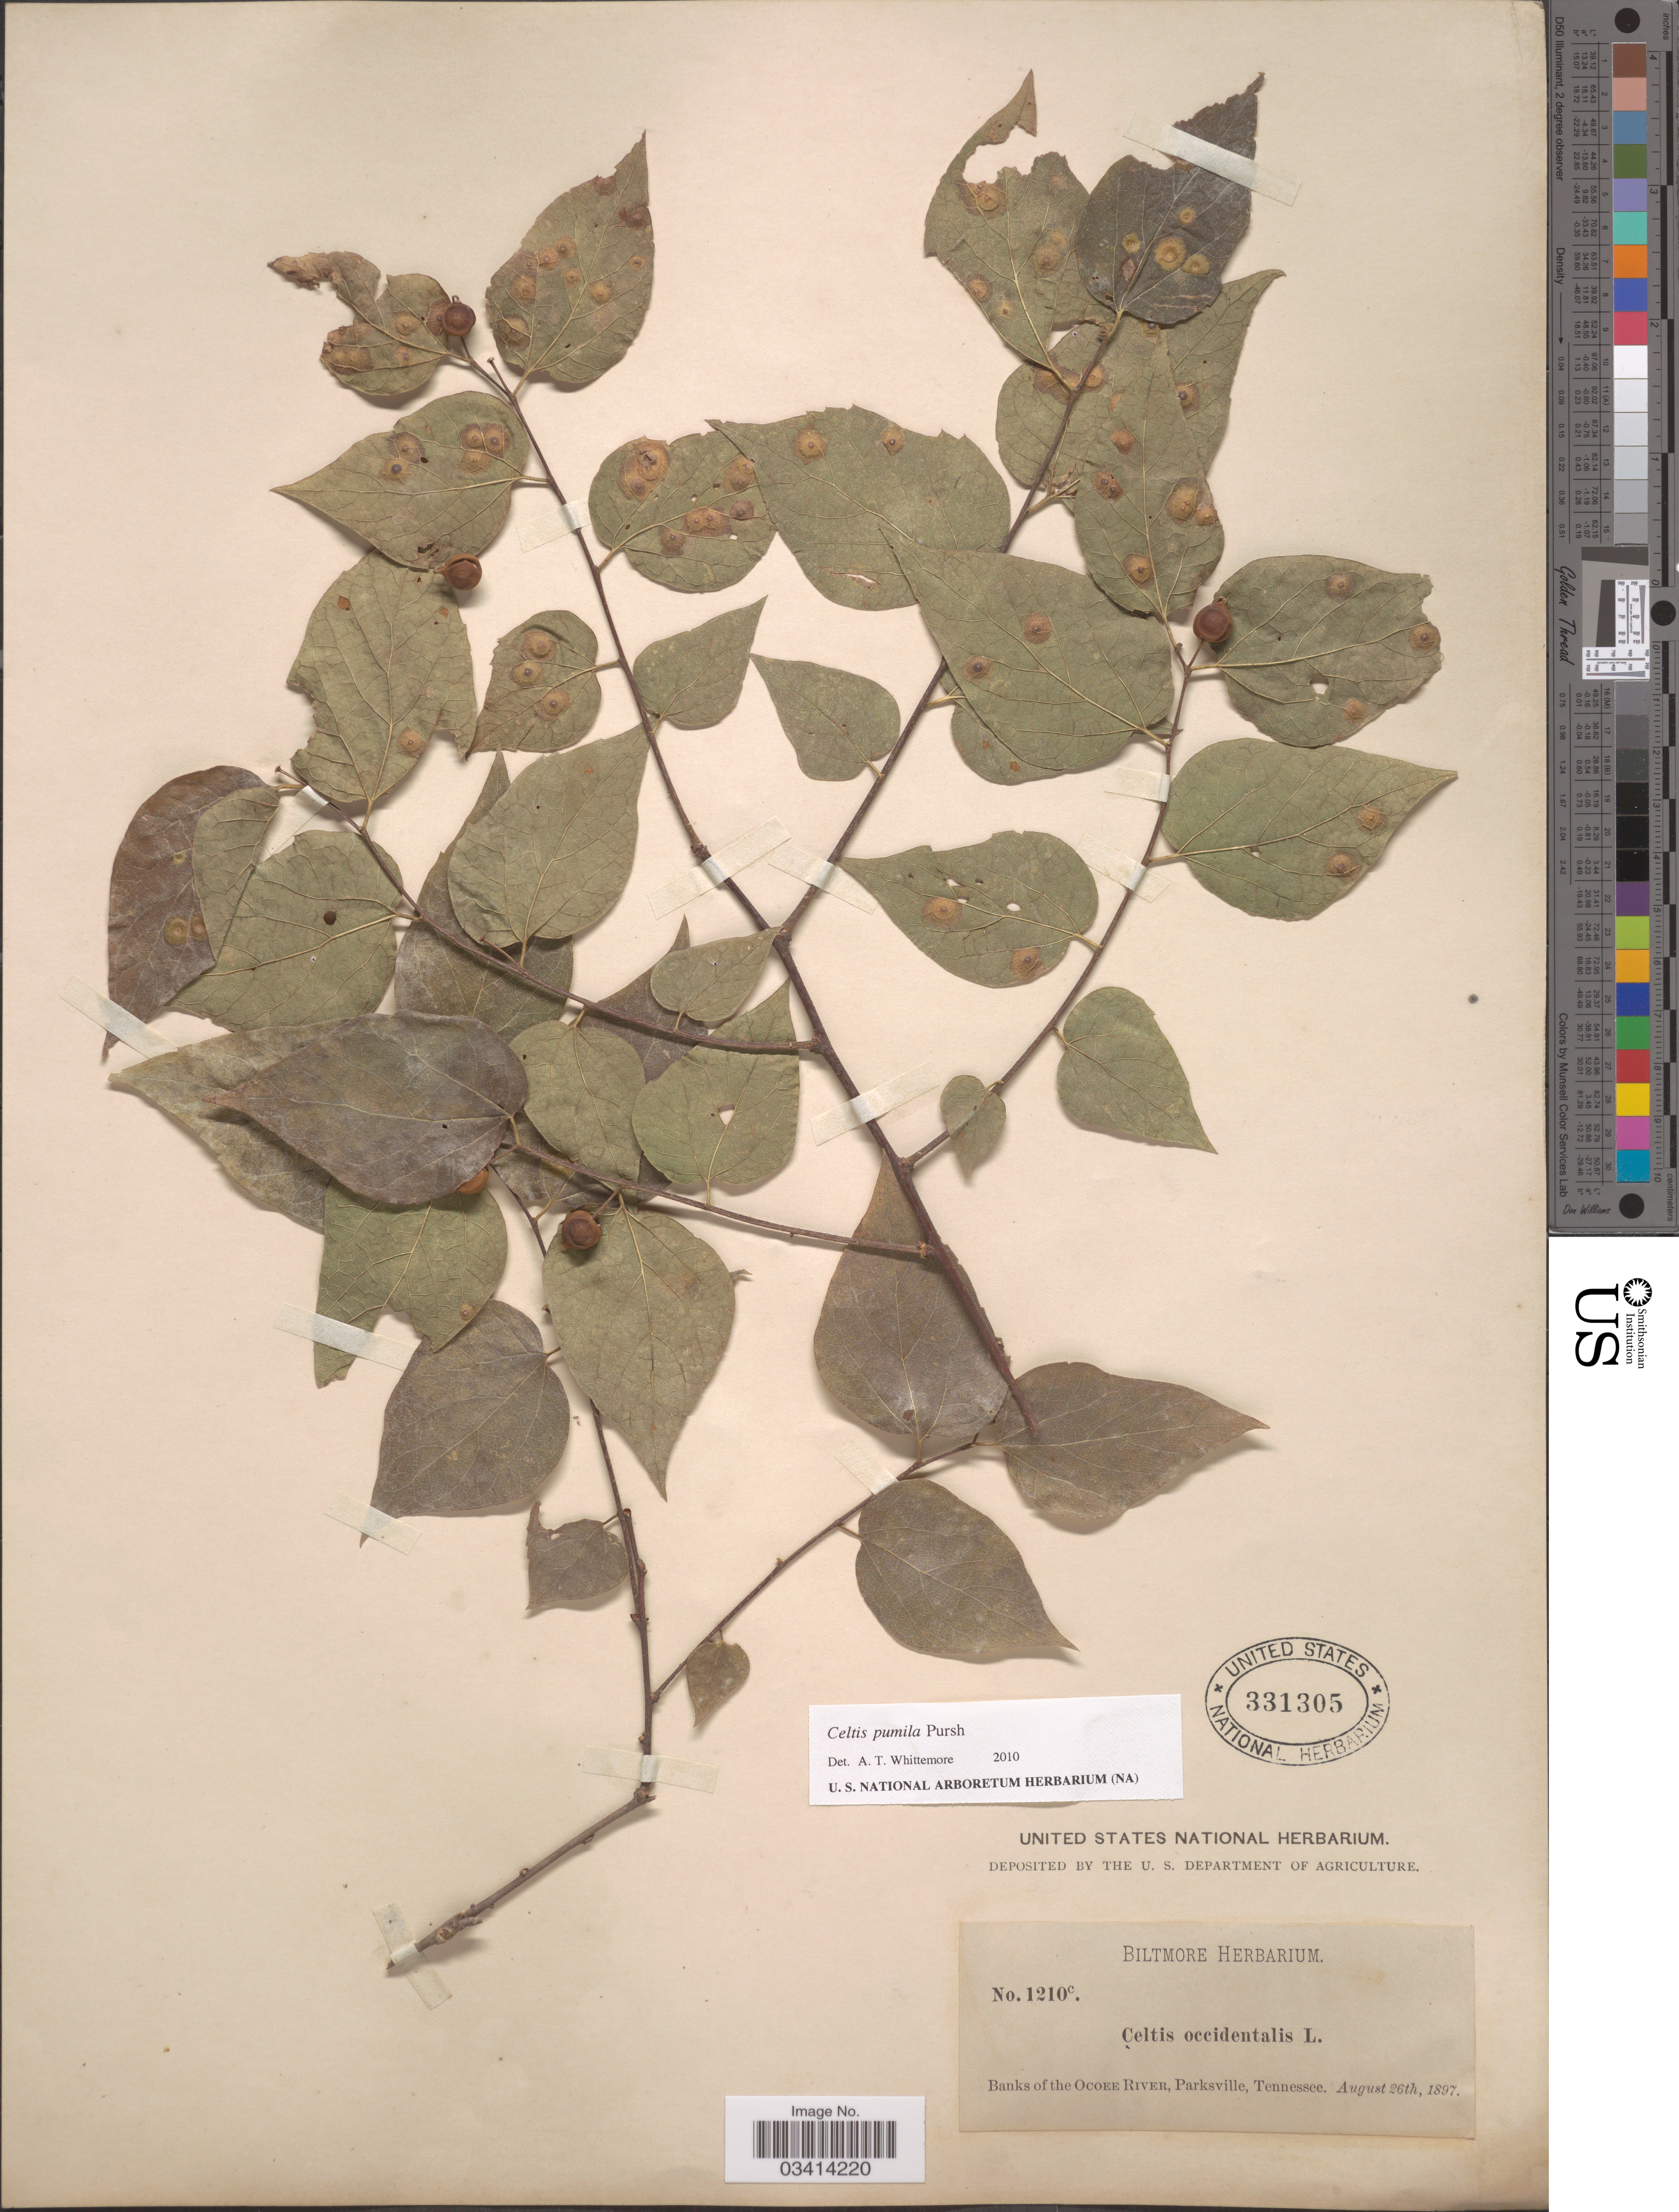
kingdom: Plantae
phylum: Tracheophyta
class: Magnoliopsida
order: Rosales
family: Cannabaceae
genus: Celtis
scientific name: Celtis pumila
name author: Pursh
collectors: ex herb. Biltmore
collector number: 1210c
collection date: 1897-08-26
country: United States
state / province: Tennessee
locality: Banks of the Ocoee River, Parksville.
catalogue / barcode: US 331305